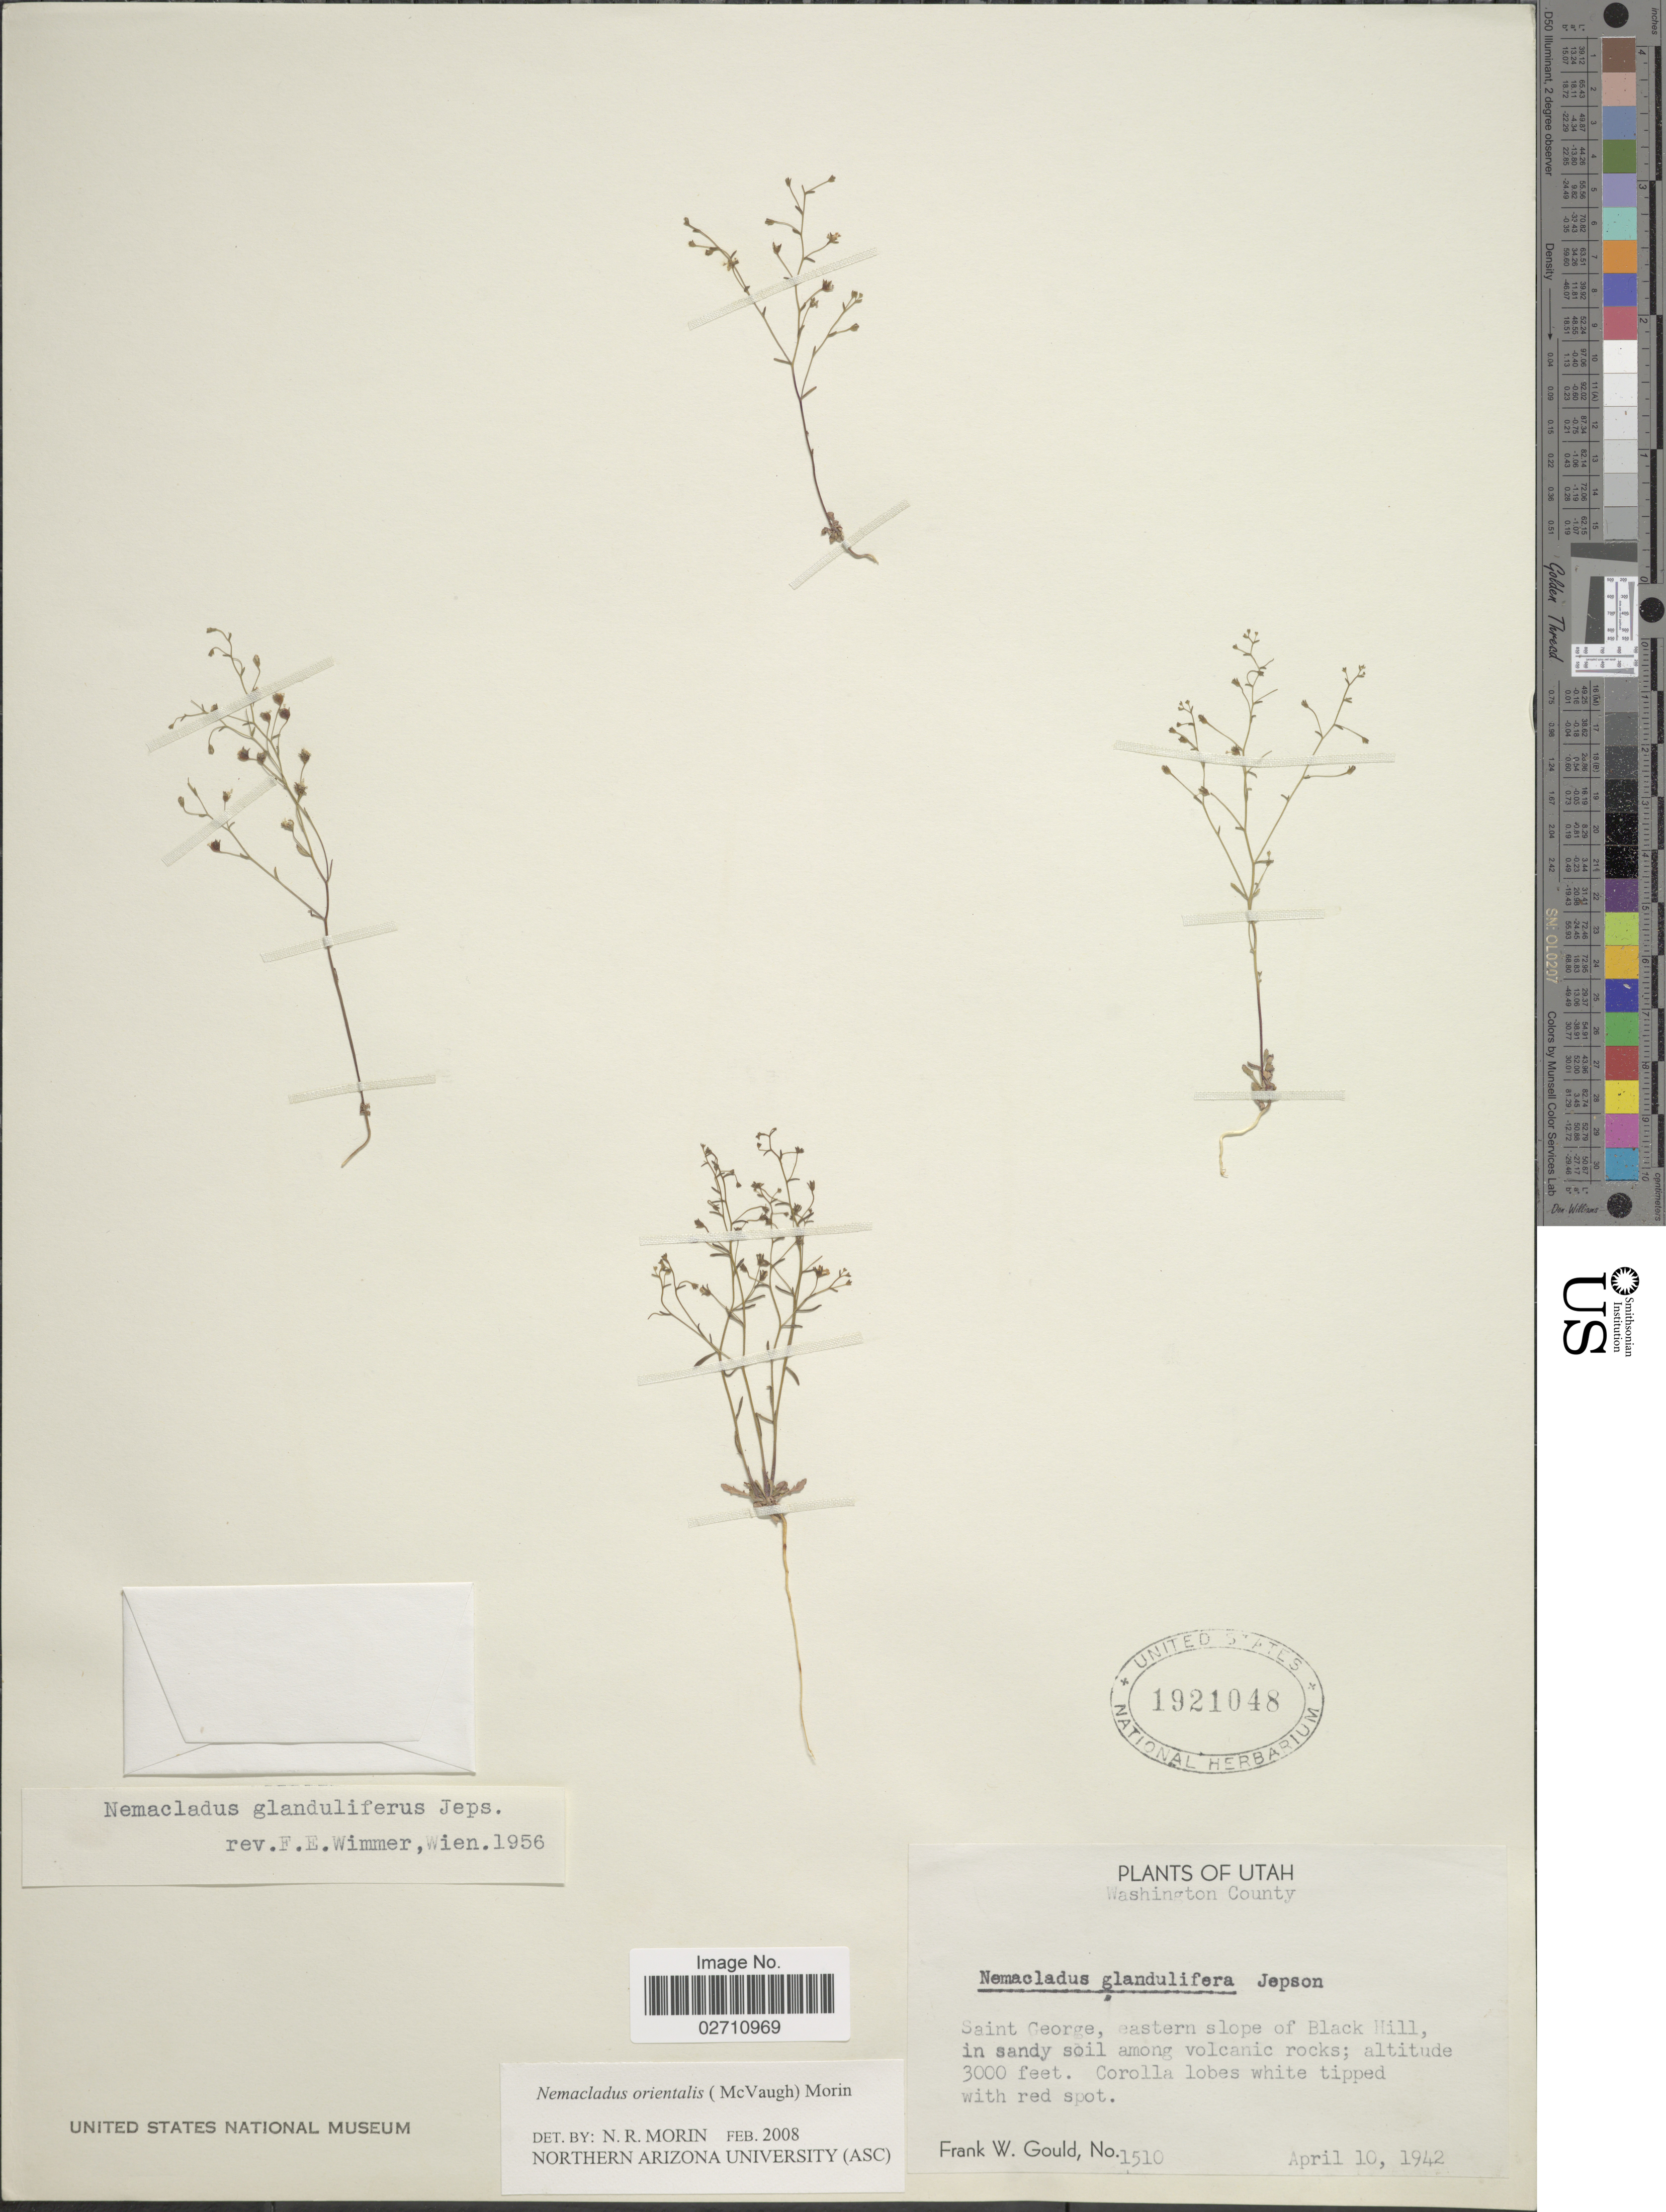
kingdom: Plantae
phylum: Tracheophyta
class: Magnoliopsida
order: Asterales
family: Campanulaceae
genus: Nemacladus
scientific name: Nemacladus orientalis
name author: (McVaugh) Morin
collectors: F. W. Gould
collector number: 1510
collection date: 1942-04-10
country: United States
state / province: Utah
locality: Washington County, Saint Georges, eastern slope of Black Hill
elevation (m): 914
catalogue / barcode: US 1921048